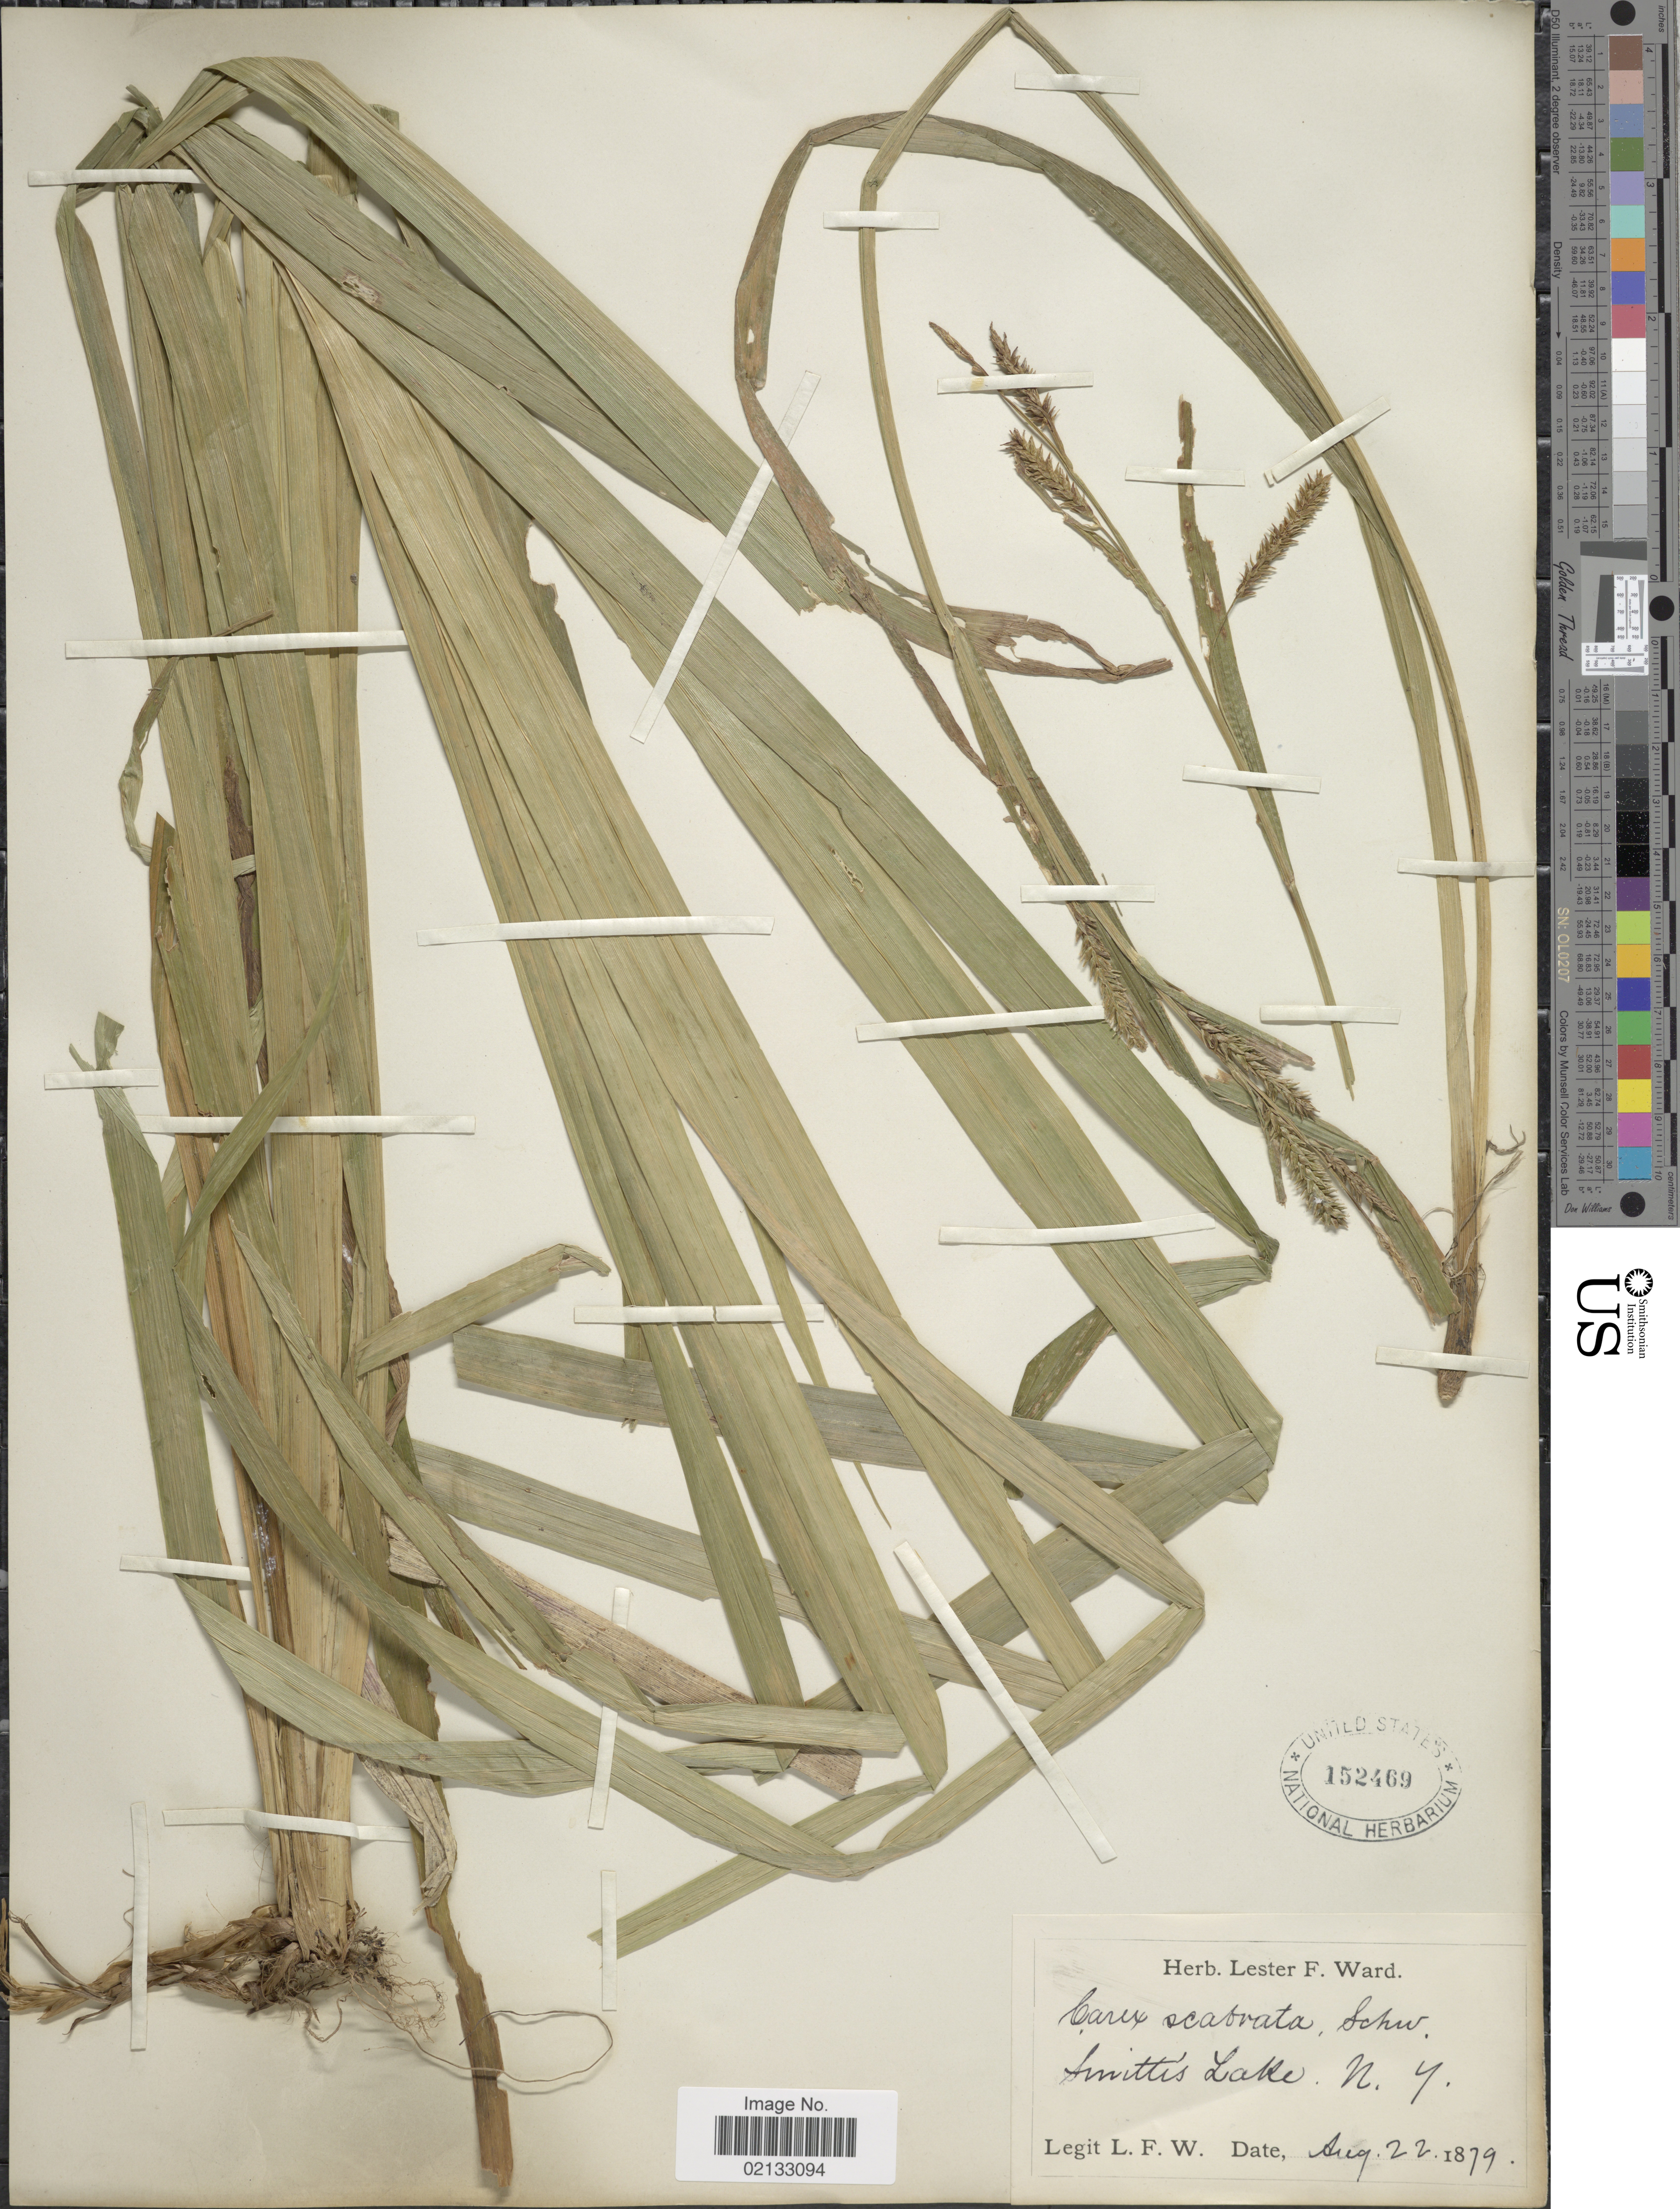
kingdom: Plantae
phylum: Tracheophyta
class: Liliopsida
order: Poales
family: Cyperaceae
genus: Carex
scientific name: Carex scabrata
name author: Schwein.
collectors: L. F. Ward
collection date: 1879-08-22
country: United States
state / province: New York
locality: Smith's Lake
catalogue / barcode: US 152469